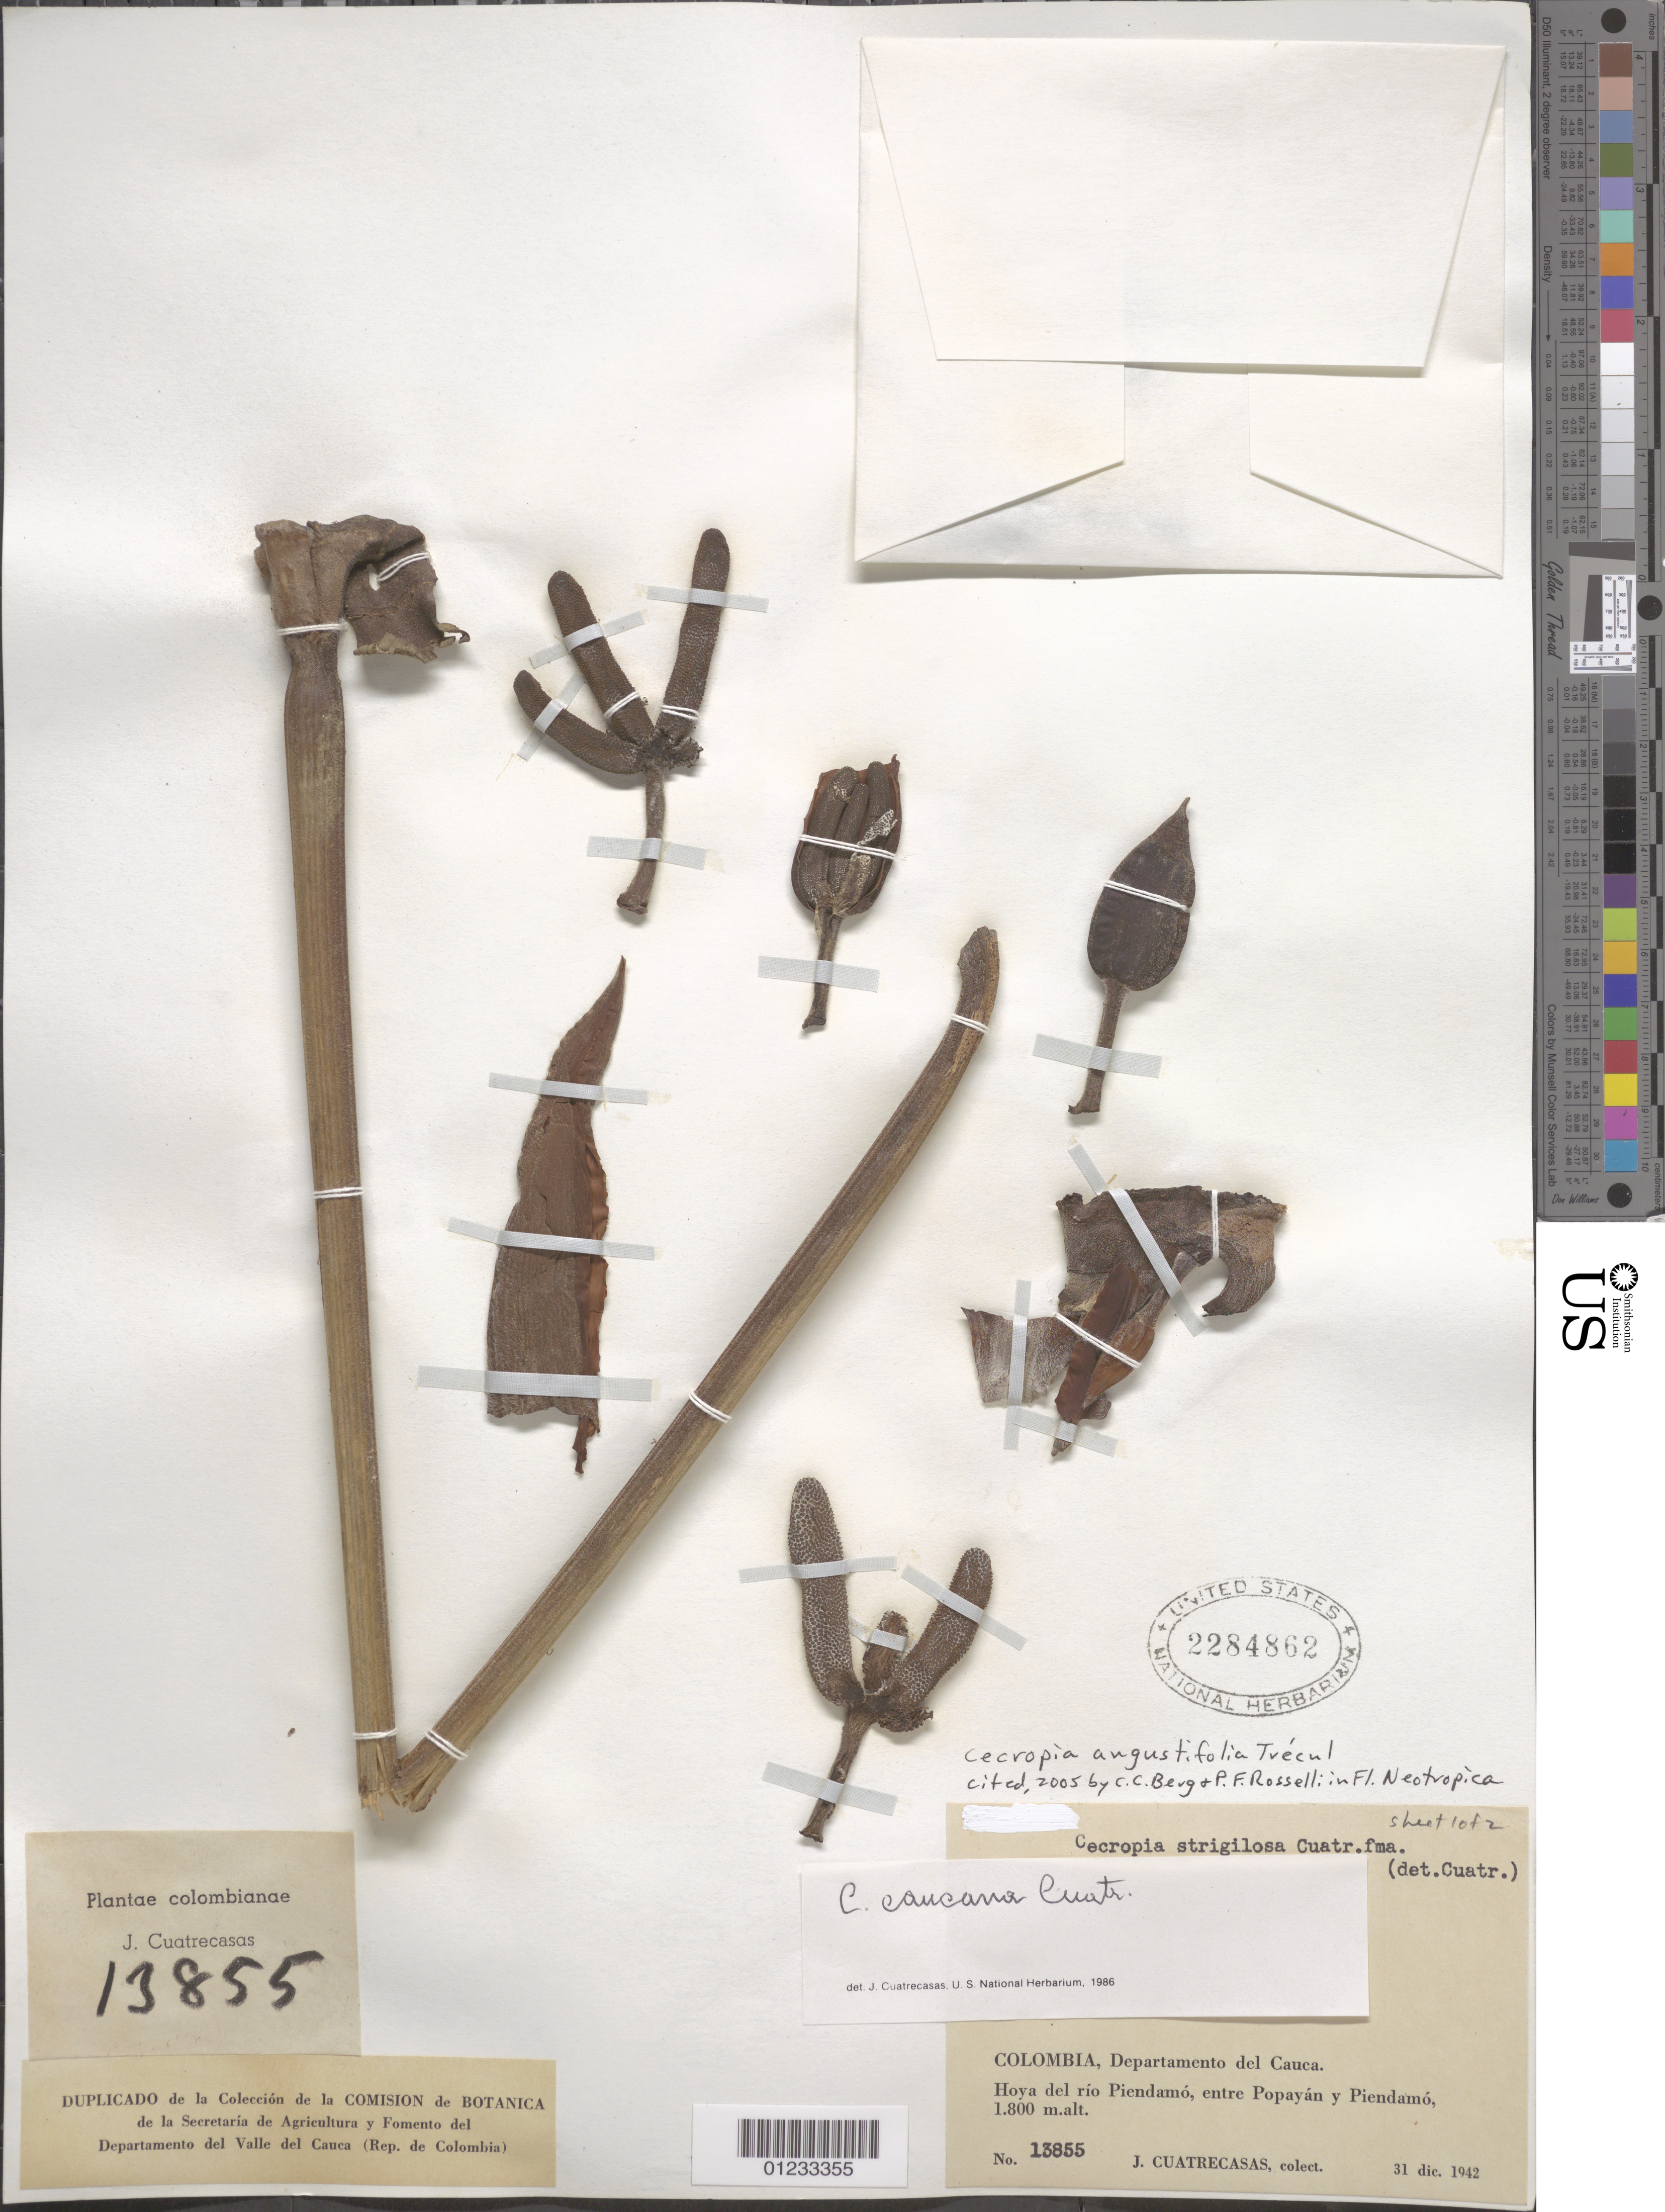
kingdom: Plantae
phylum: Tracheophyta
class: Magnoliopsida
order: Rosales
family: Urticaceae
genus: Cecropia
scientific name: Cecropia angustifolia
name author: Trécul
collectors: J. Cuatrecasas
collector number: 13855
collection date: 1942-12-31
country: Colombia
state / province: Cauca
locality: Hoya del río Piendamó, entre Popayán y Piendamó.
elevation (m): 1800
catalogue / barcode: US 2284862